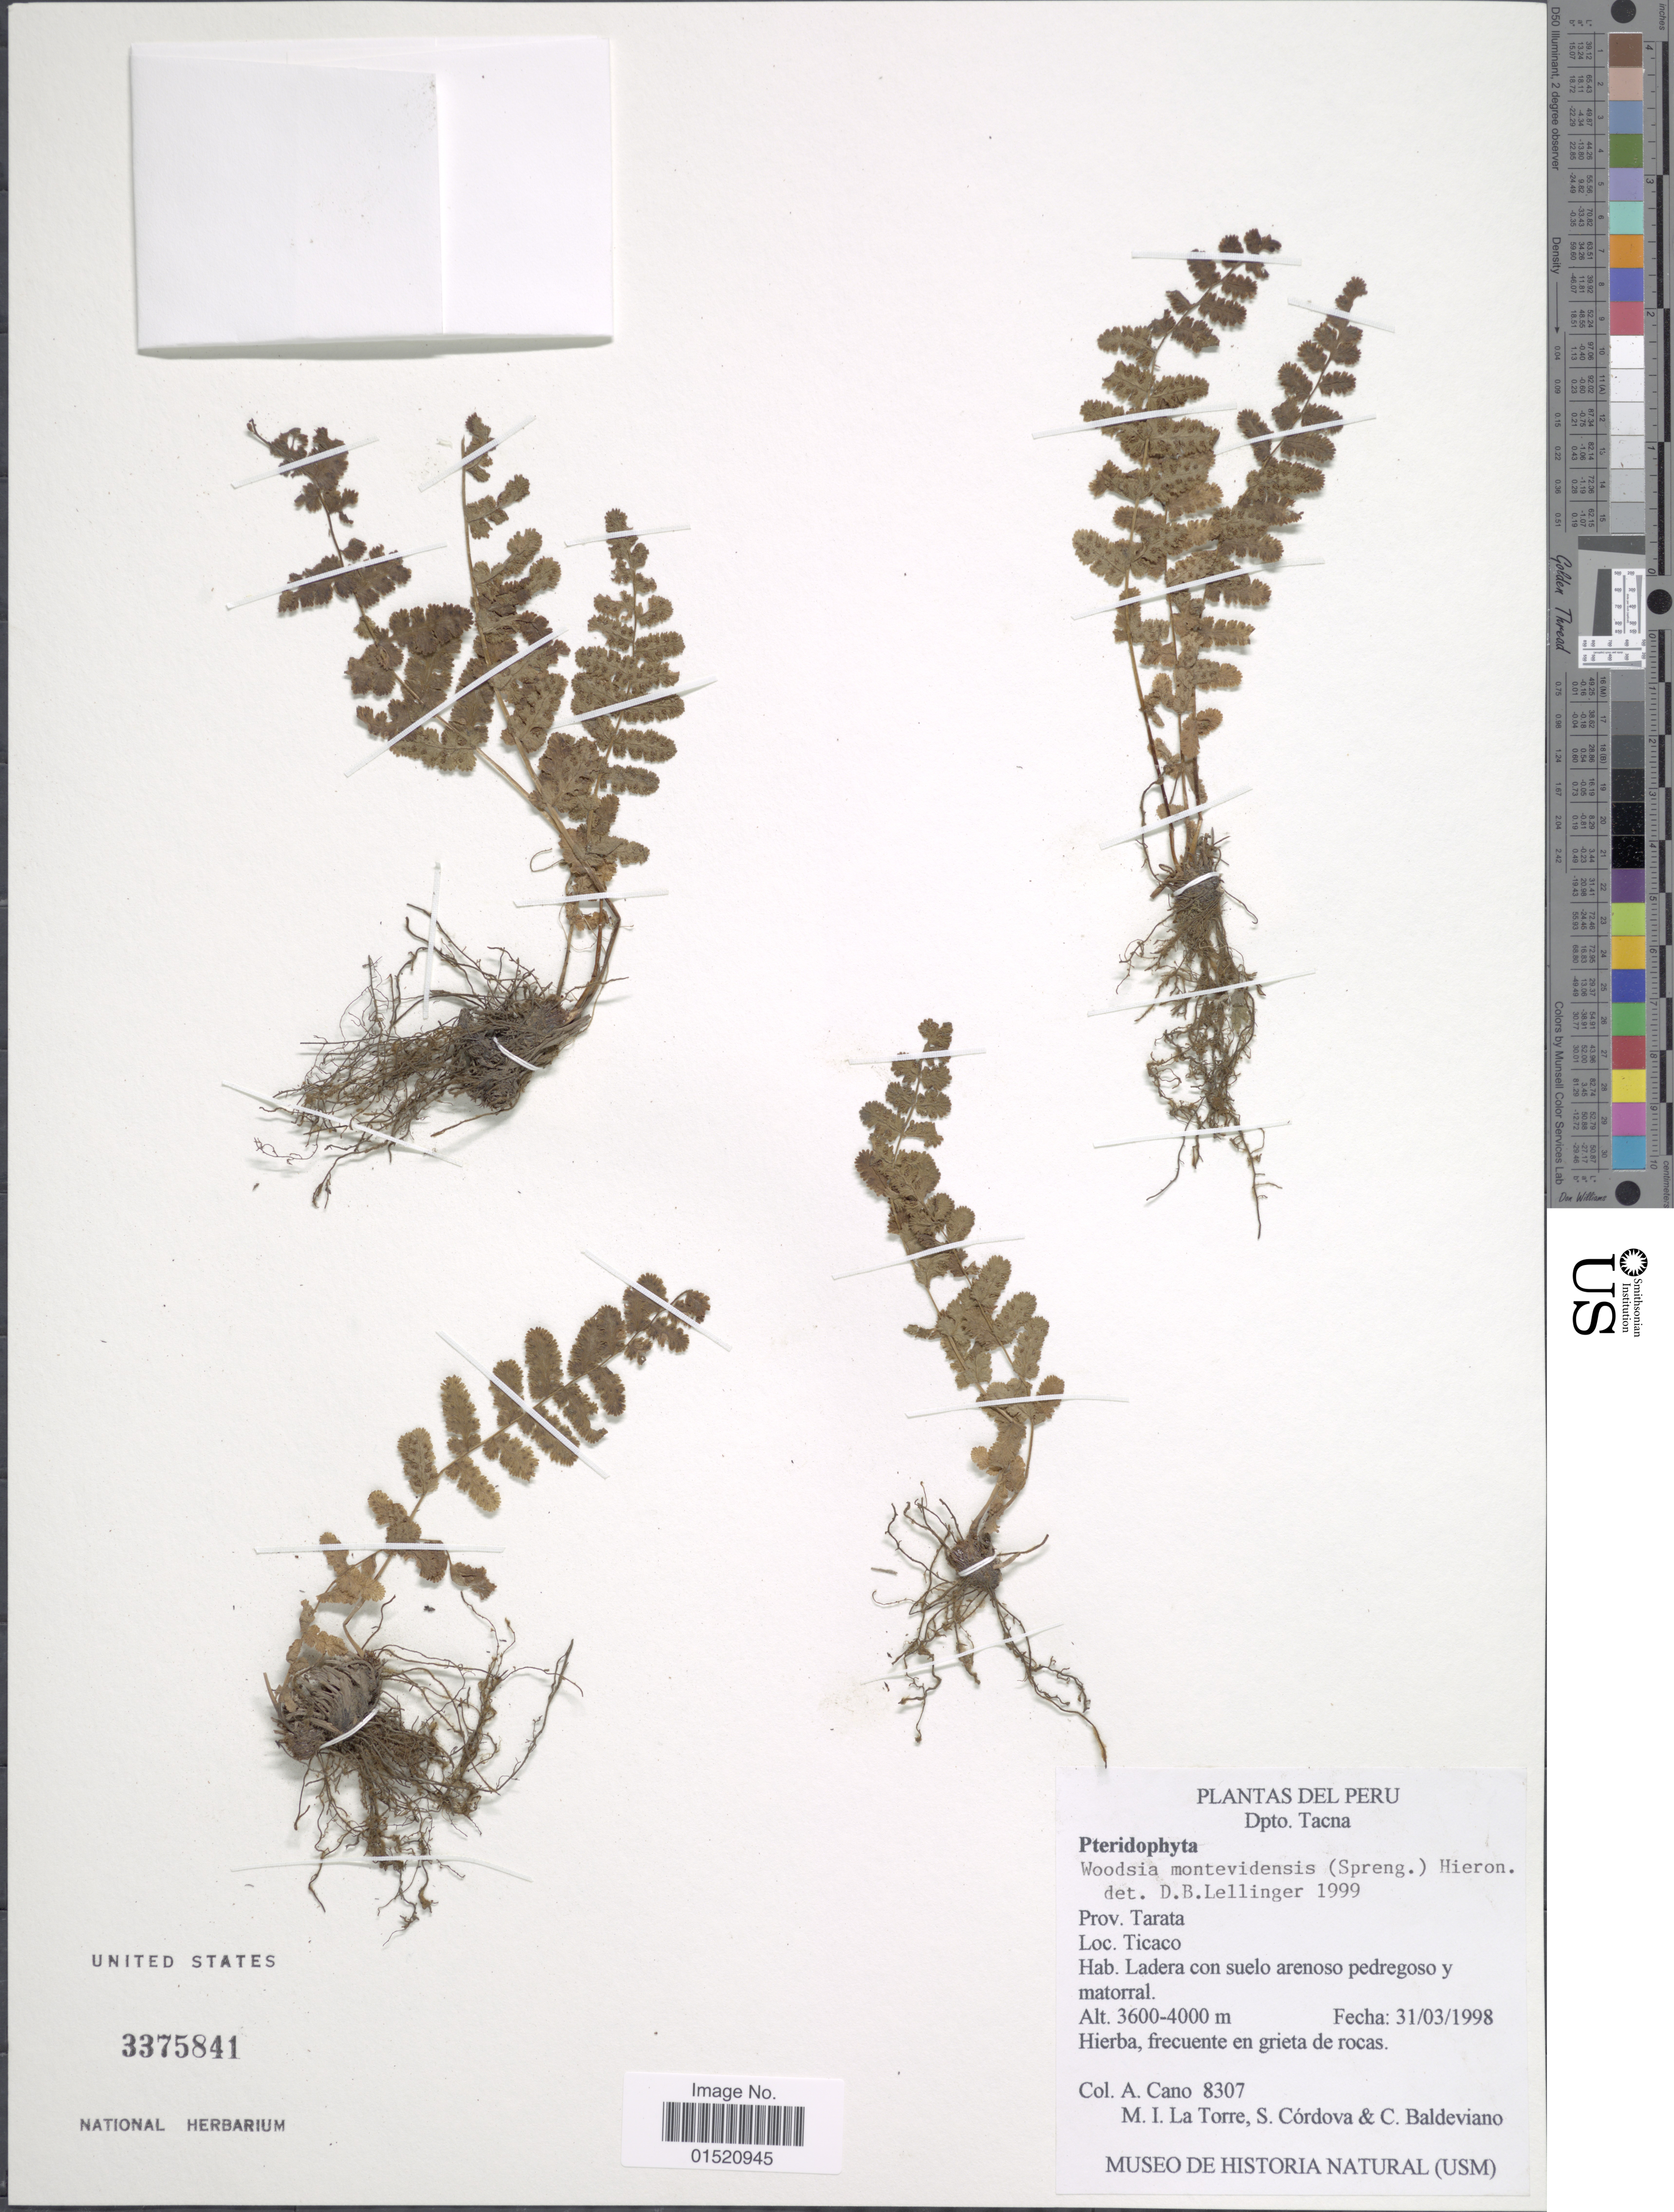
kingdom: Plantae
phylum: Tracheophyta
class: Polypodiopsida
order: Polypodiales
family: Woodsiaceae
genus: Woodsia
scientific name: Woodsia montevidensis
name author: (Spreng.) Hieron.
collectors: A. Cano, M. Torre, S. Cordova & C. Baldeviano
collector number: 8307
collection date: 1998-03-31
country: Peru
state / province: Tacna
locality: Dpto. Tacna, Prov. Tarata, Ticaco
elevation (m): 3600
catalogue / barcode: US 3375841